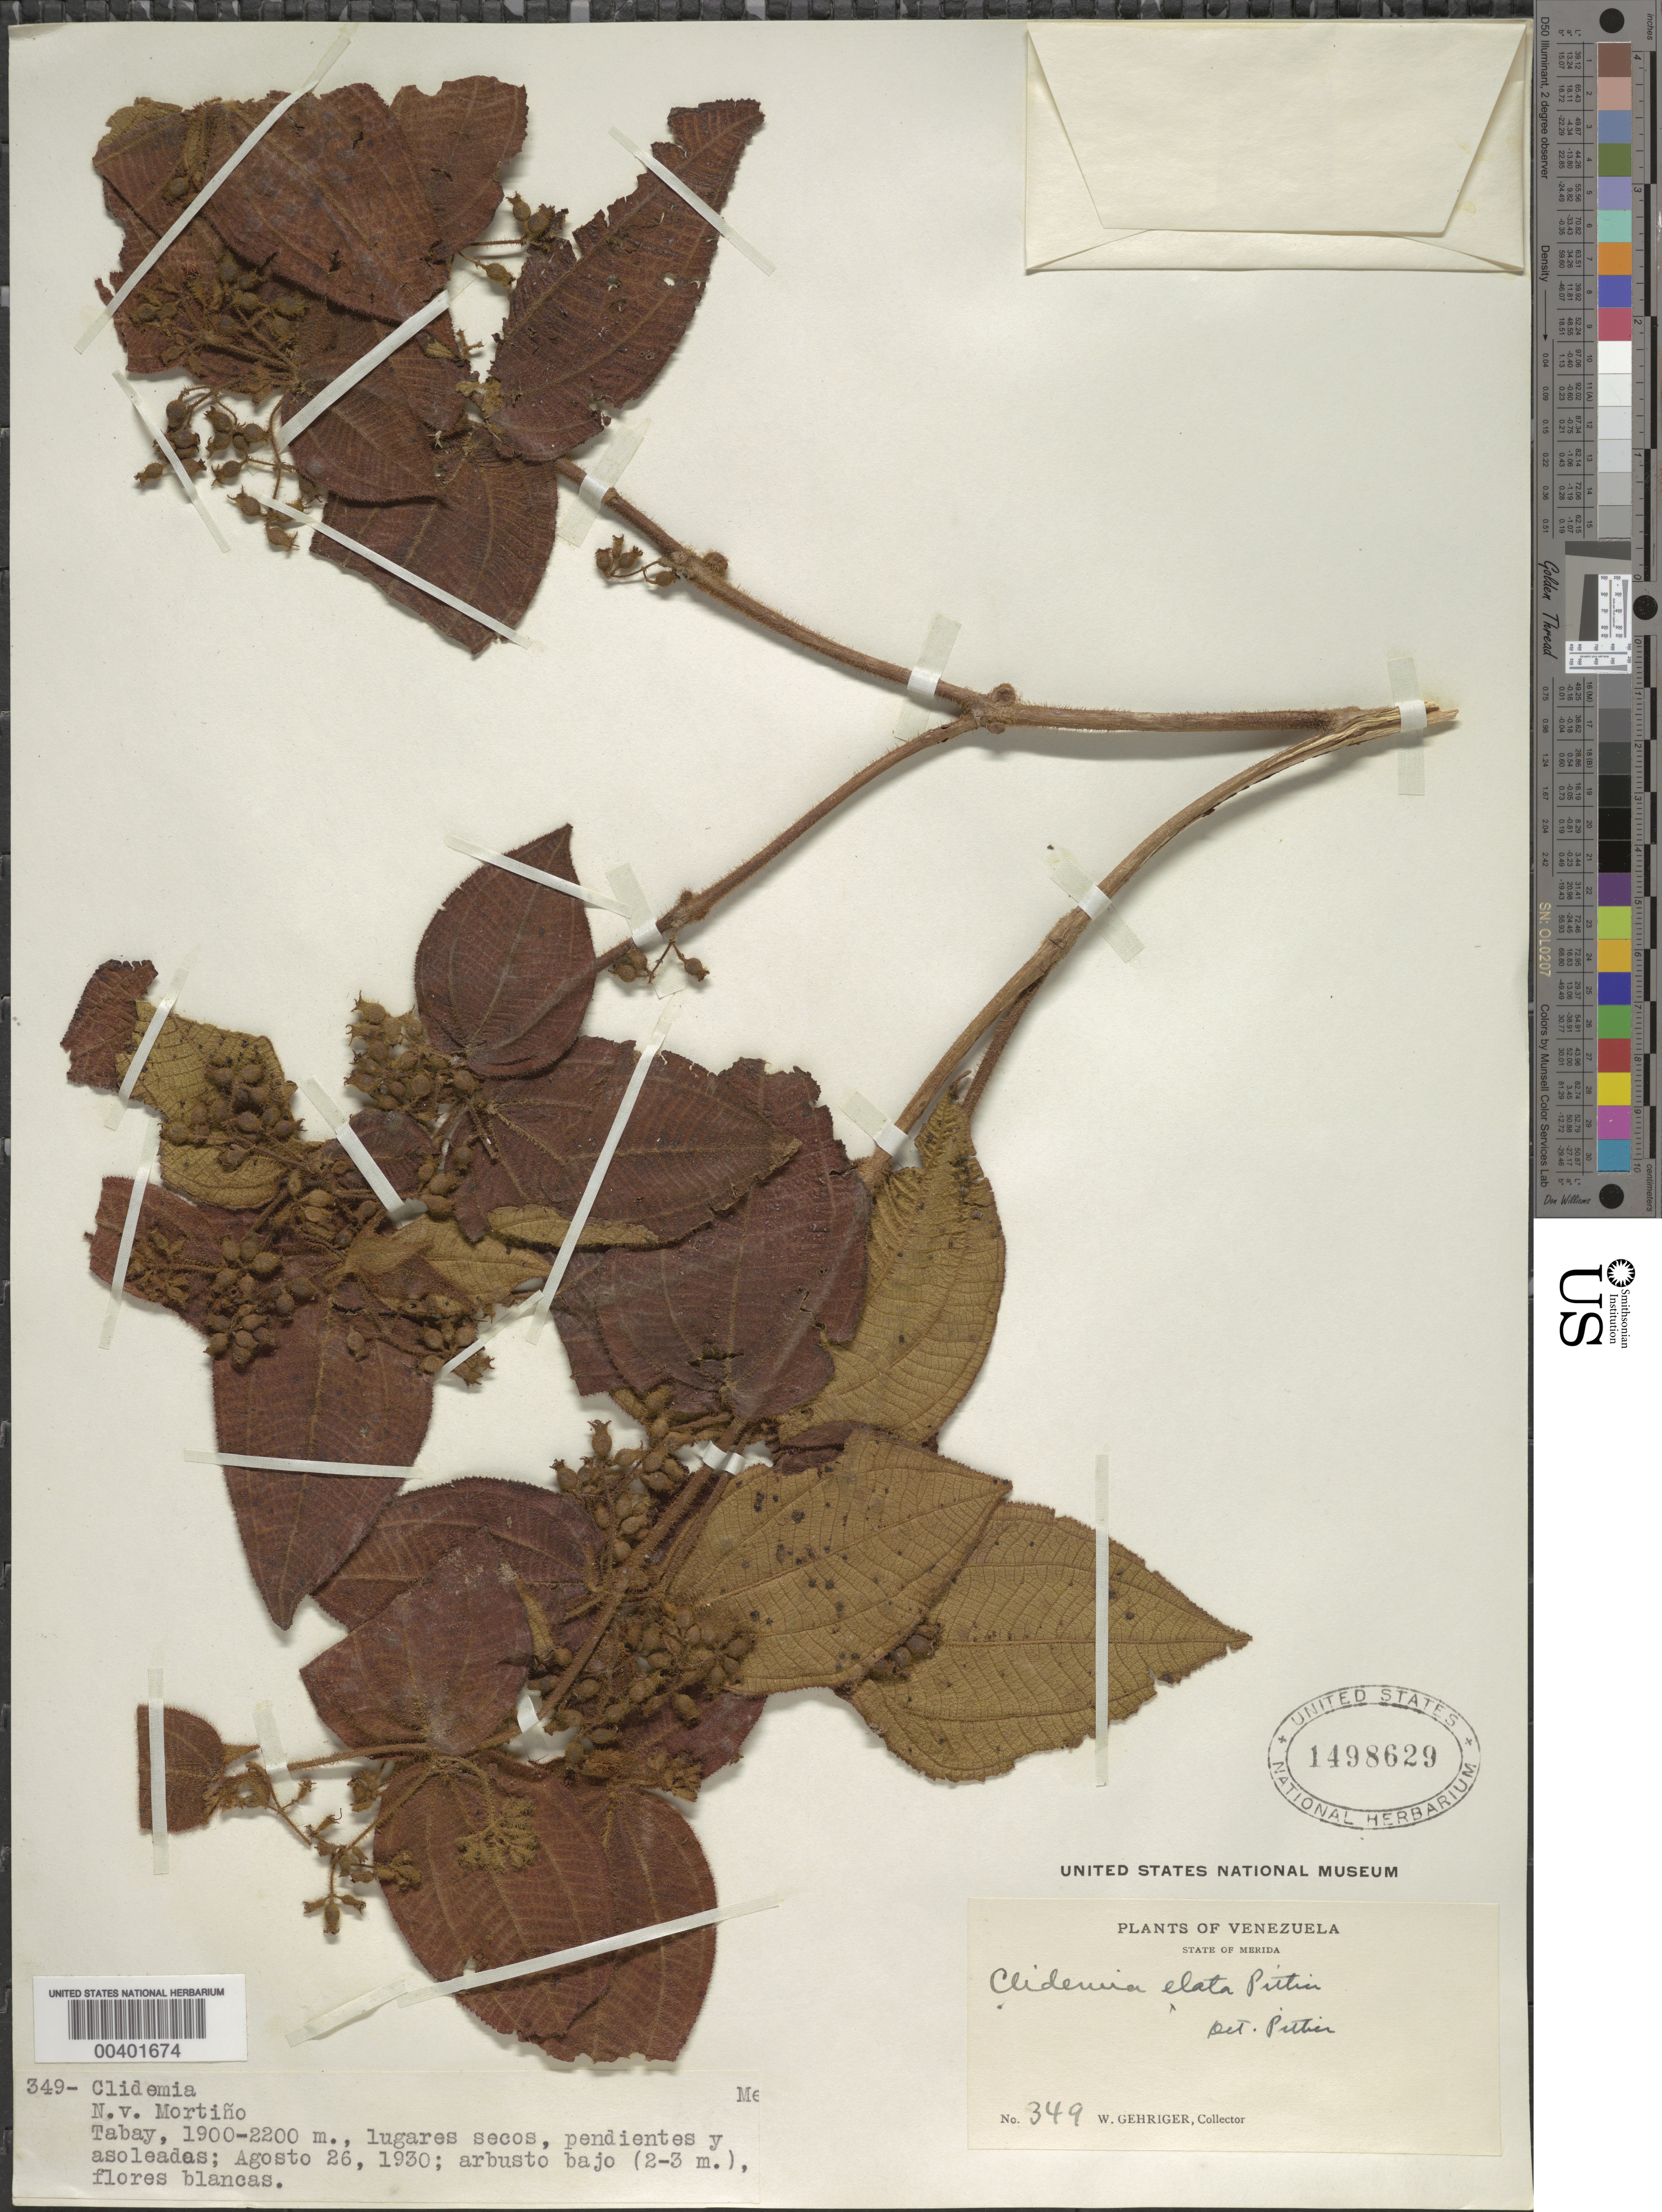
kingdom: Plantae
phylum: Tracheophyta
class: Magnoliopsida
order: Myrtales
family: Melastomataceae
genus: Clidemia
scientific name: Clidemia ciliata var. elata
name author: D. Don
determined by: Pittier, Henri F.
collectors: W. Gehriger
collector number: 349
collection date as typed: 26 Aug 1930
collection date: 1930-08-26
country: Venezuela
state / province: Mérida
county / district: Libertador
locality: Tabay Tabay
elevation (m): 1900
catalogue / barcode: US 1498629